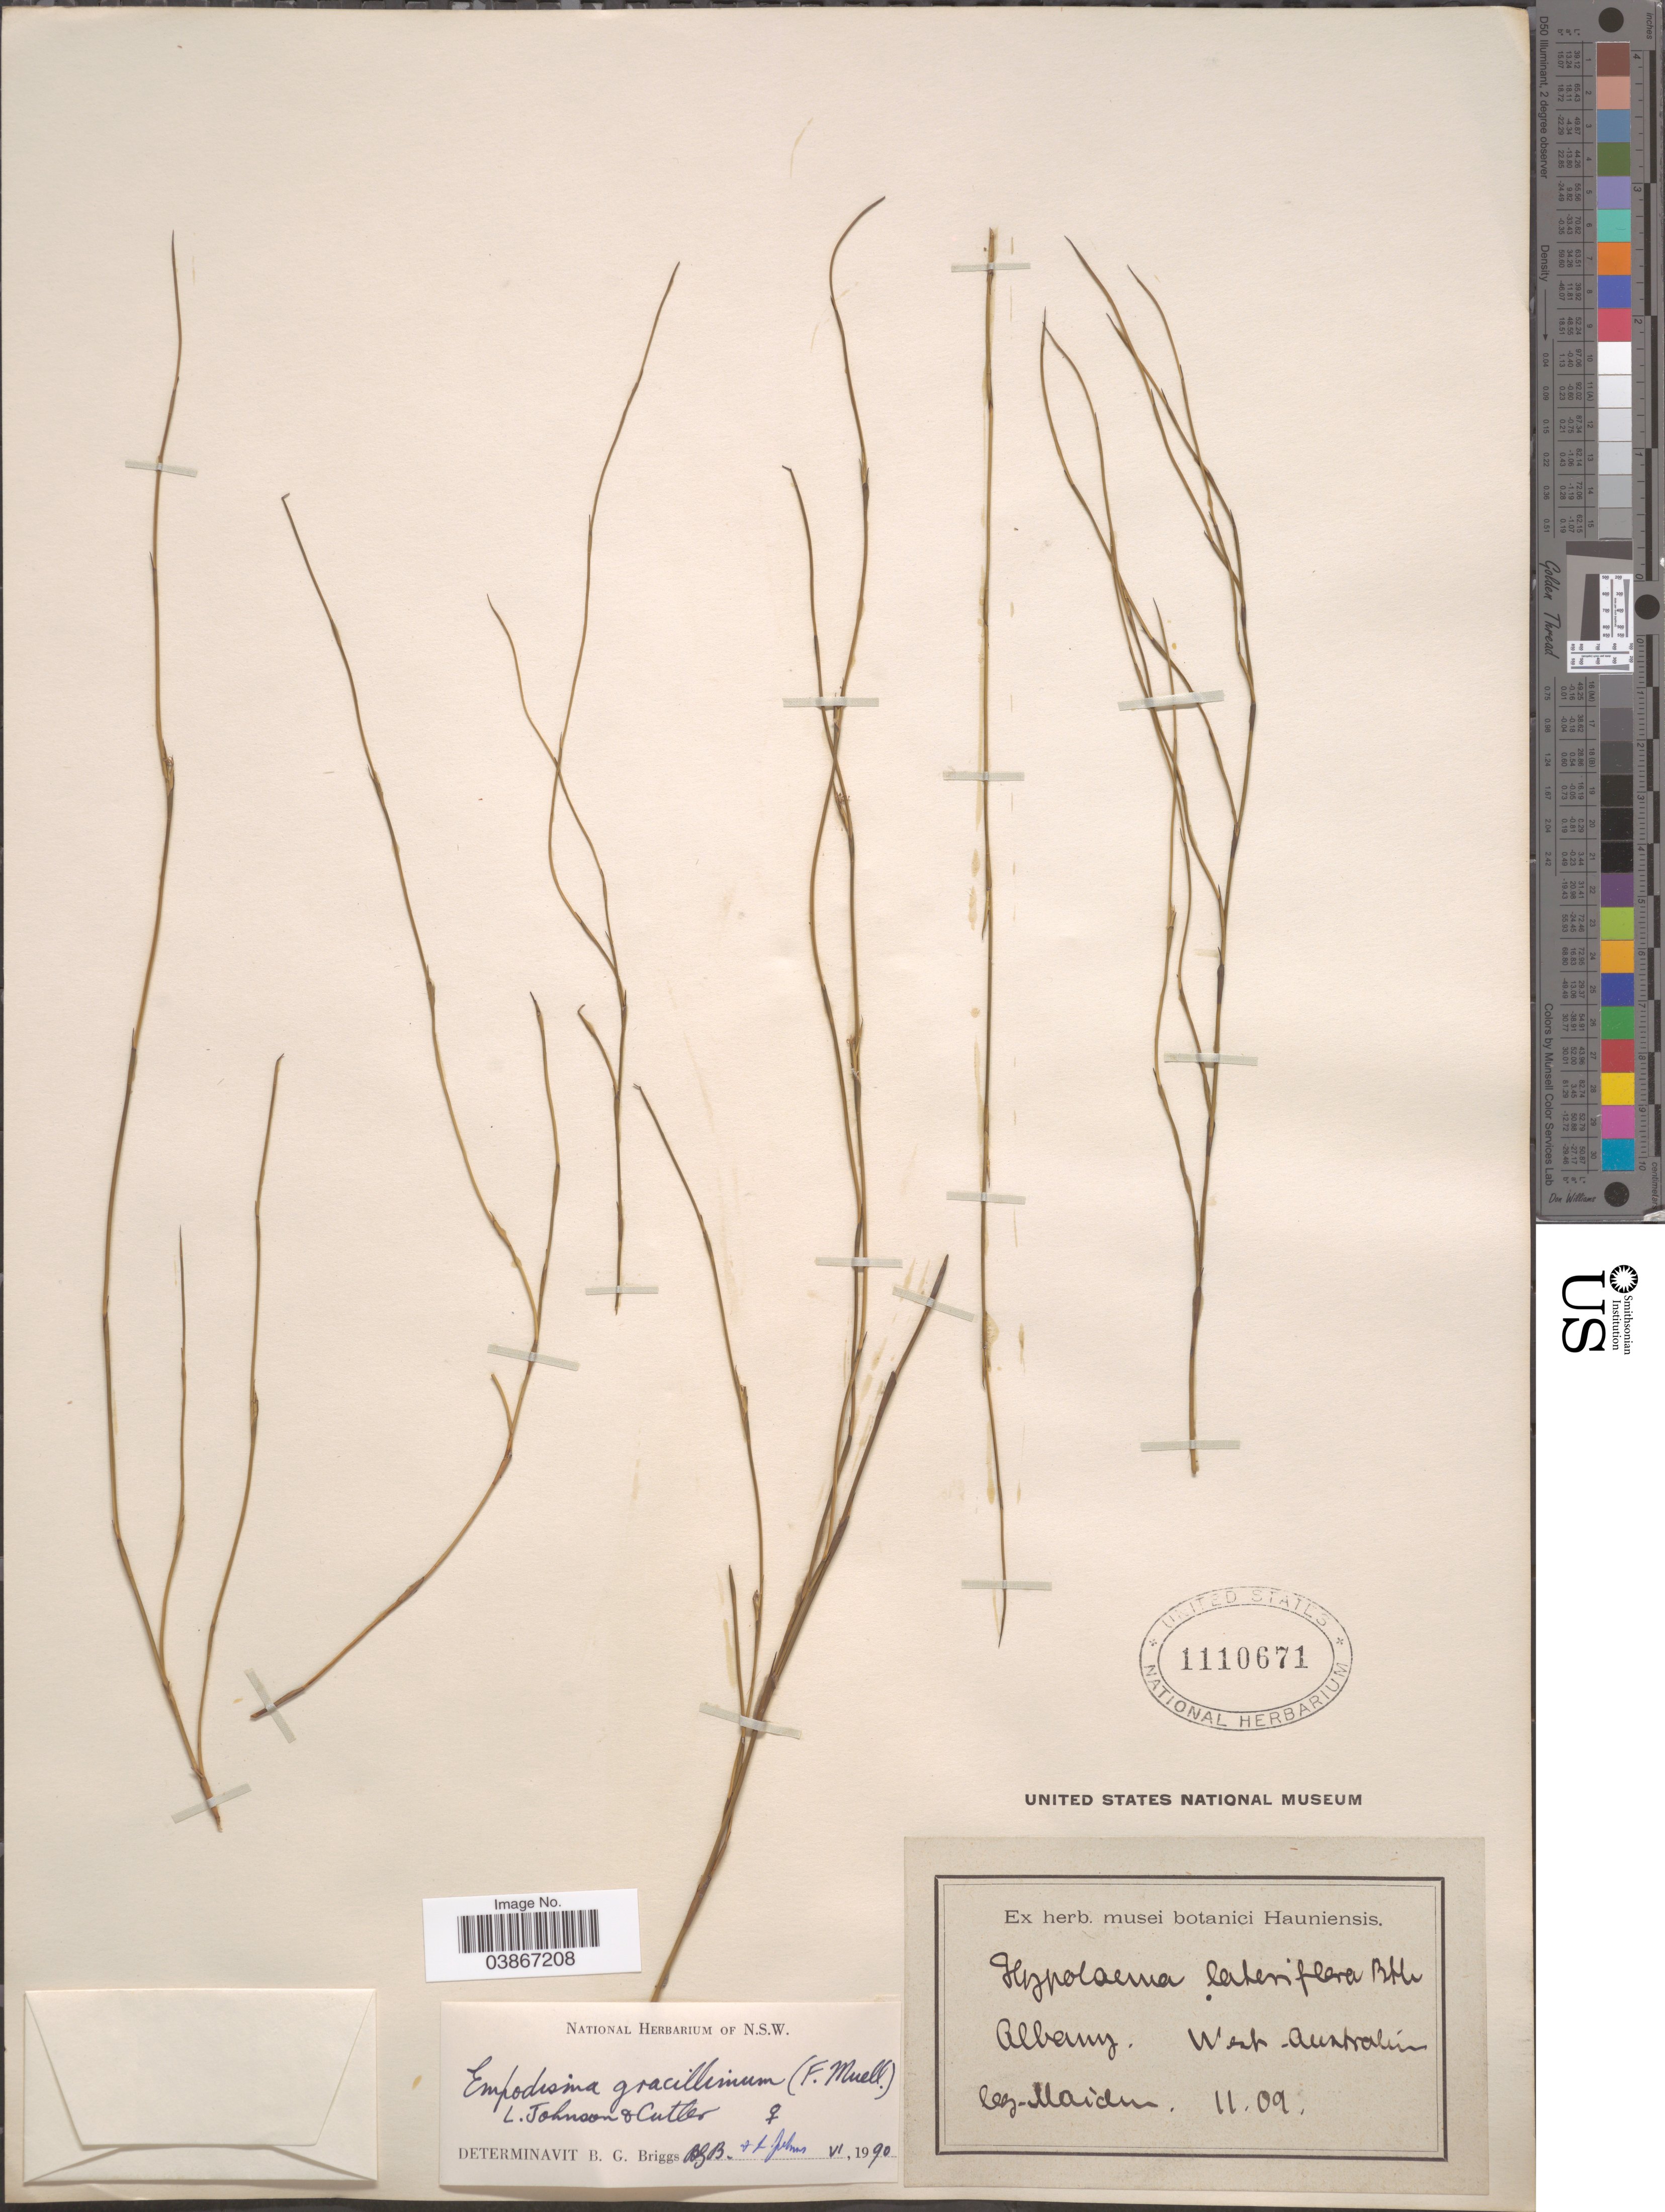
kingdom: Plantae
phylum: Tracheophyta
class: Liliopsida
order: Poales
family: Restionaceae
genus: Empodisma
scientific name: Empodisma gracillimum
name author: (F. Muell.) L.A.S. Johnson & D.F. Cutler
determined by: Briggs, Barbara G.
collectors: Maiden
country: Australia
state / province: Western Australia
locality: Albany.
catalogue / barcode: US 1110671